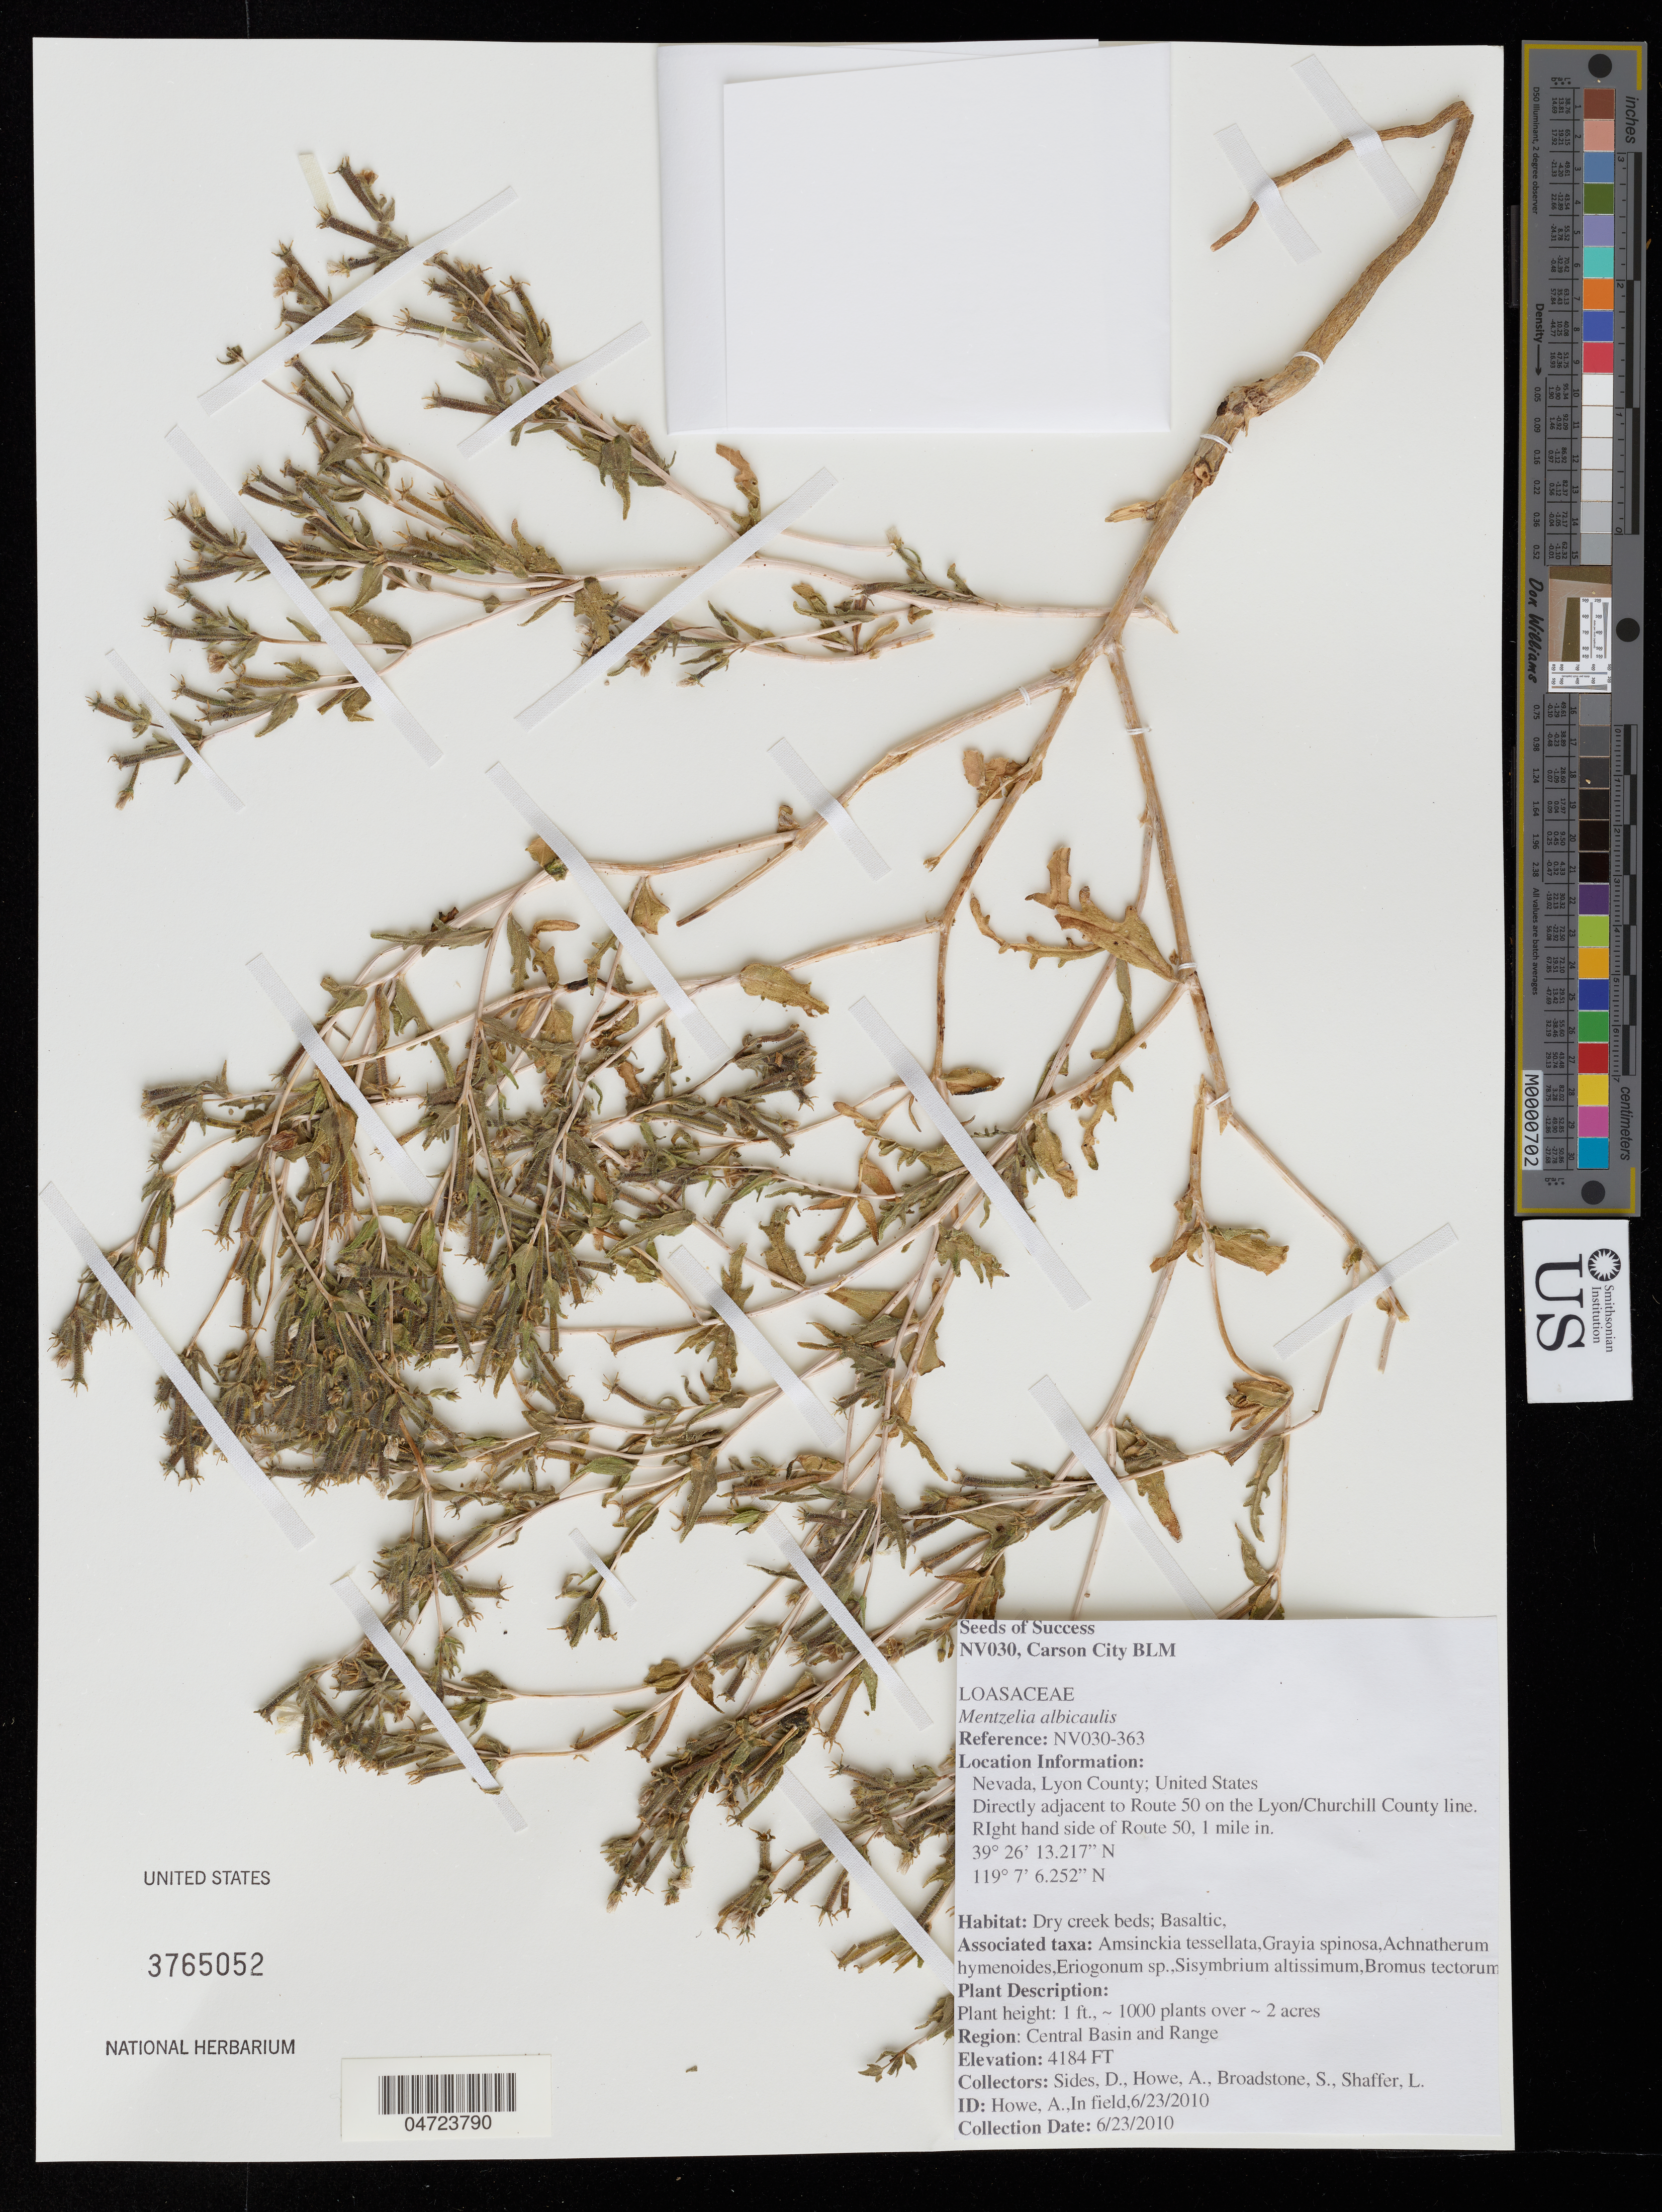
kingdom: Plantae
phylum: Tracheophyta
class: Magnoliopsida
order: Cornales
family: Loasaceae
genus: Mentzelia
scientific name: Mentzelia albicaulis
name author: (Douglas ex Hook.) Douglas ex Torr. & A. Gray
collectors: D. Sides, A. Howe, S. Broadstone & L. Shaffer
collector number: NV030-363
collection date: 2010-06-23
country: United States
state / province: Nevada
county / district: Lyon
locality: Lyon County. Directly adjacent to Route 50 on the Lyon/Churchill County line. RIght hand side of Route 50, 1 mile in. Region: Central Basin and Range.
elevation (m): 1275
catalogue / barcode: US 3765052